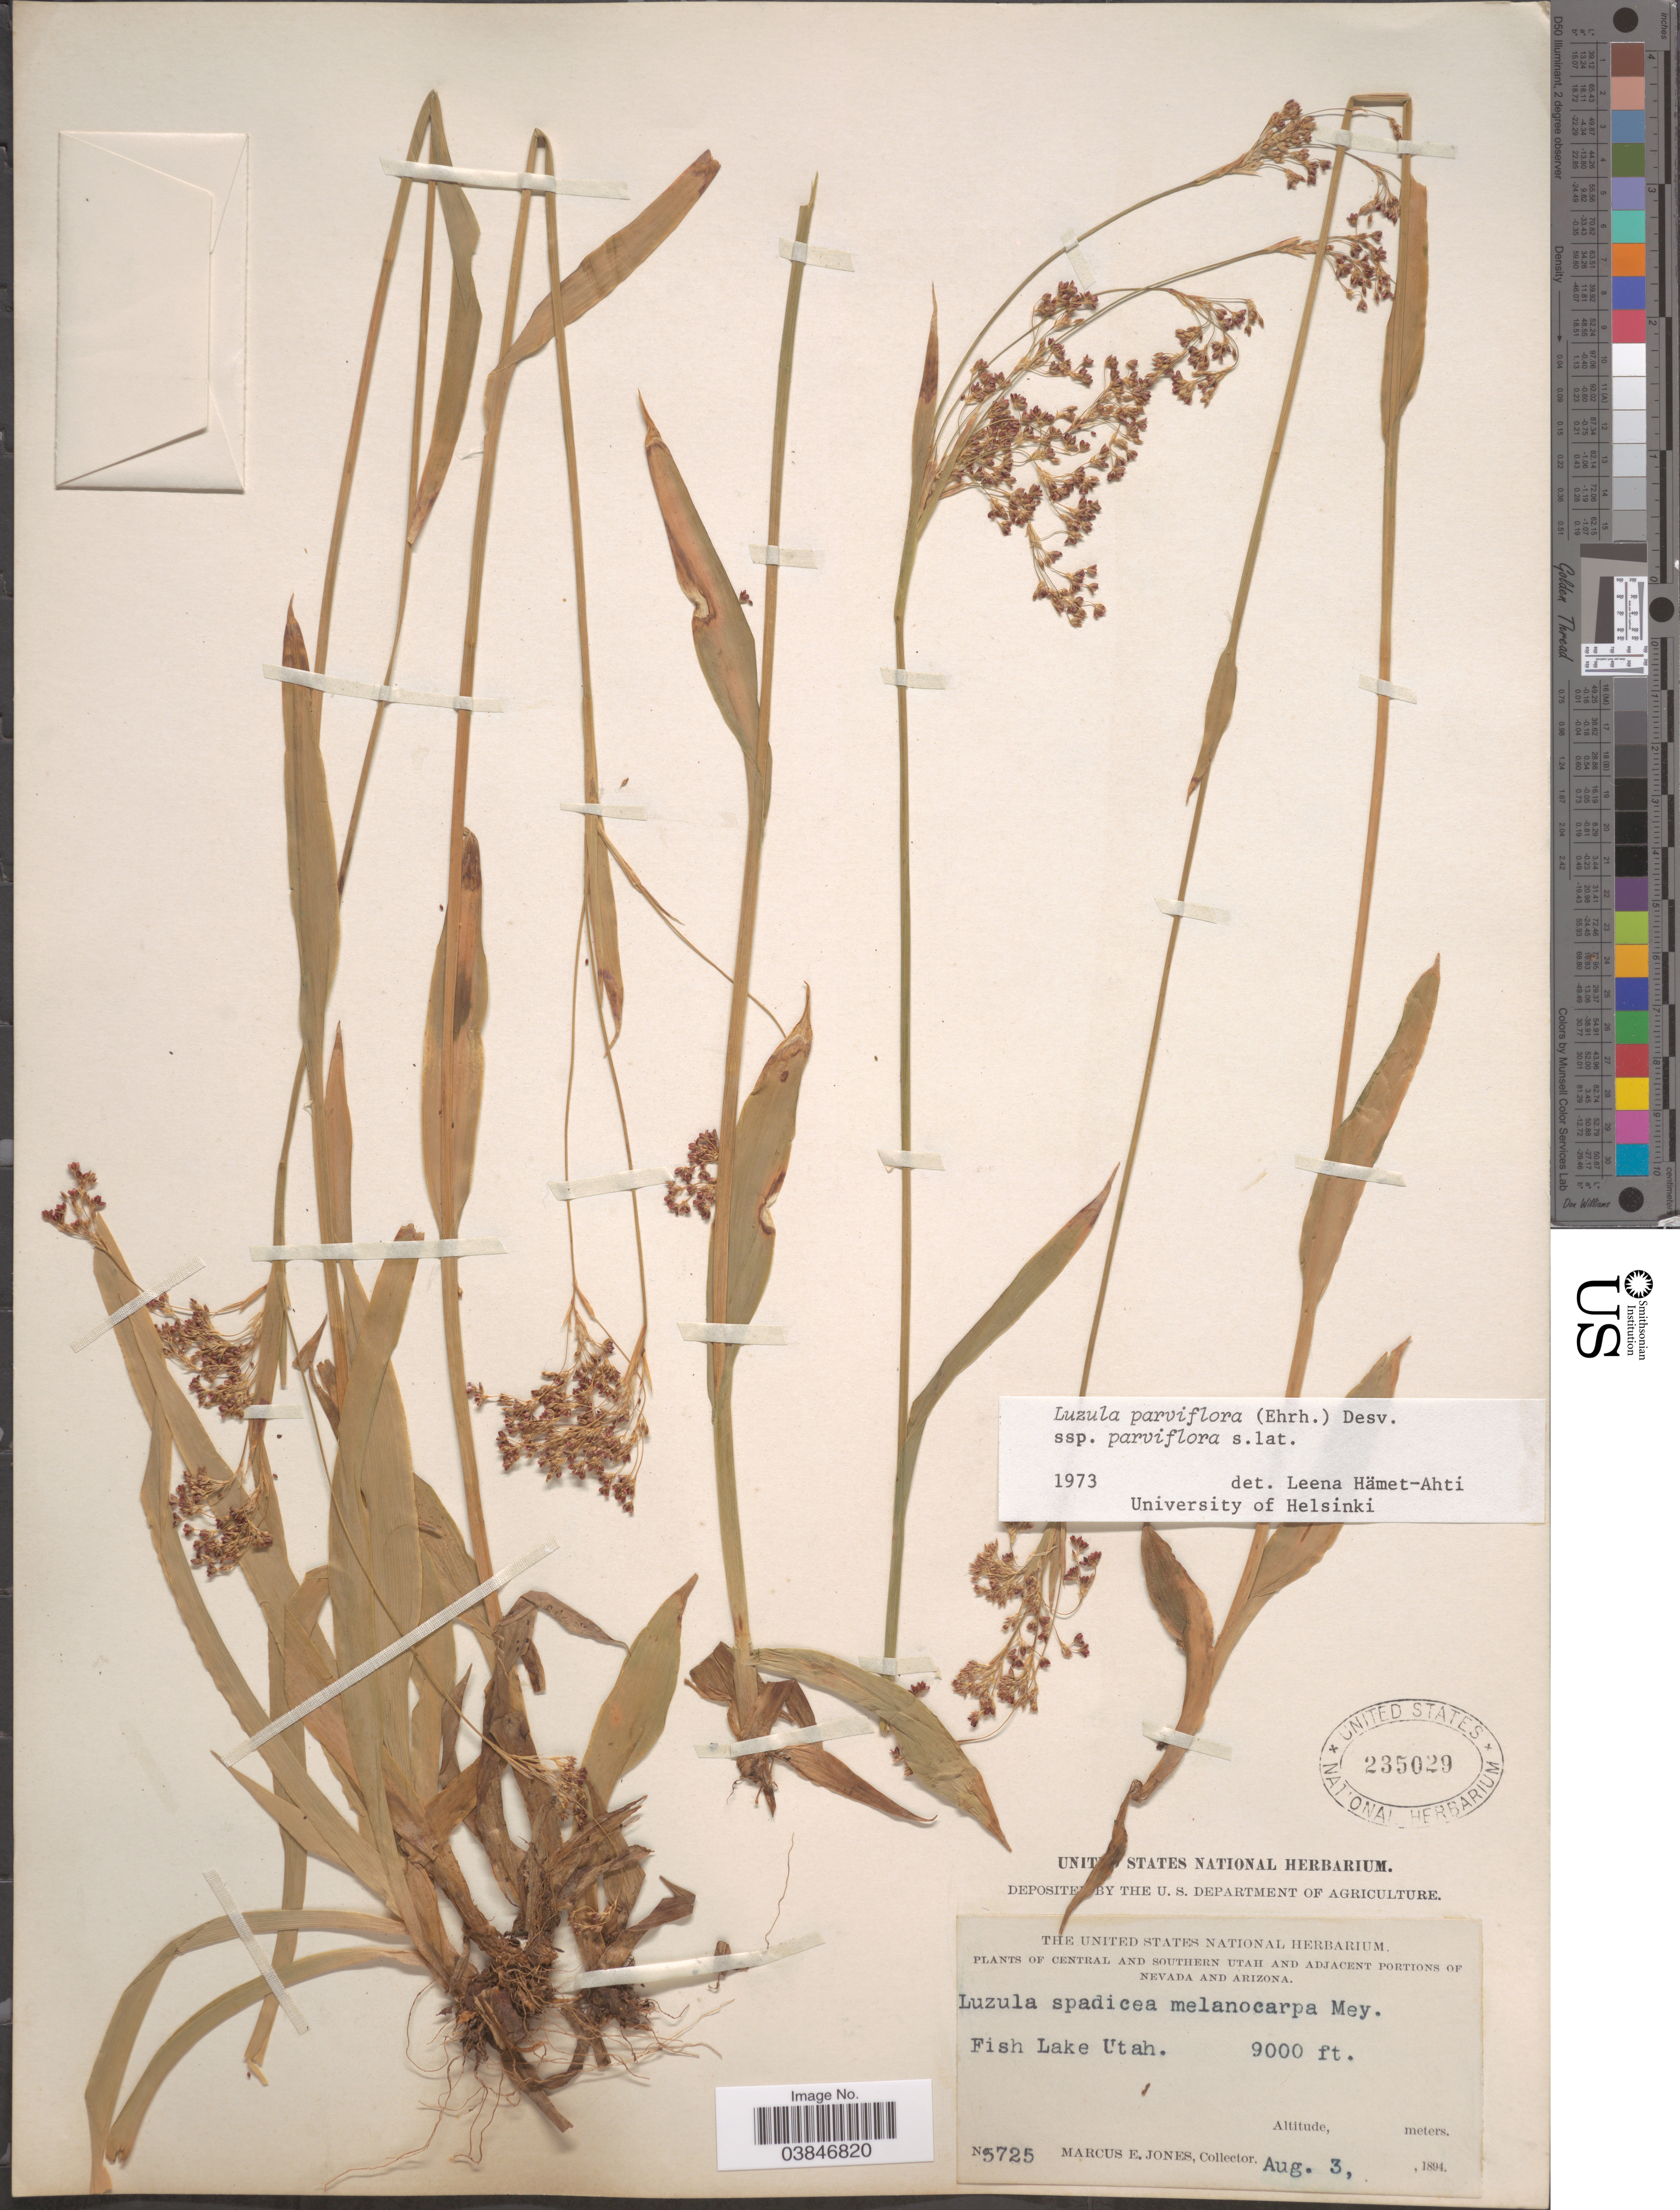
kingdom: Plantae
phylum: Tracheophyta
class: Liliopsida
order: Poales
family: Juncaceae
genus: Luzula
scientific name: Luzula parviflora subsp. parviflora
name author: (Ehrh.) Desv.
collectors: M. E. Jones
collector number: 5725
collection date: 1894-08-03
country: United States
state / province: Utah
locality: Central and Southern Utah. Fish Lake.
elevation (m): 2743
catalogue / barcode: US 235029